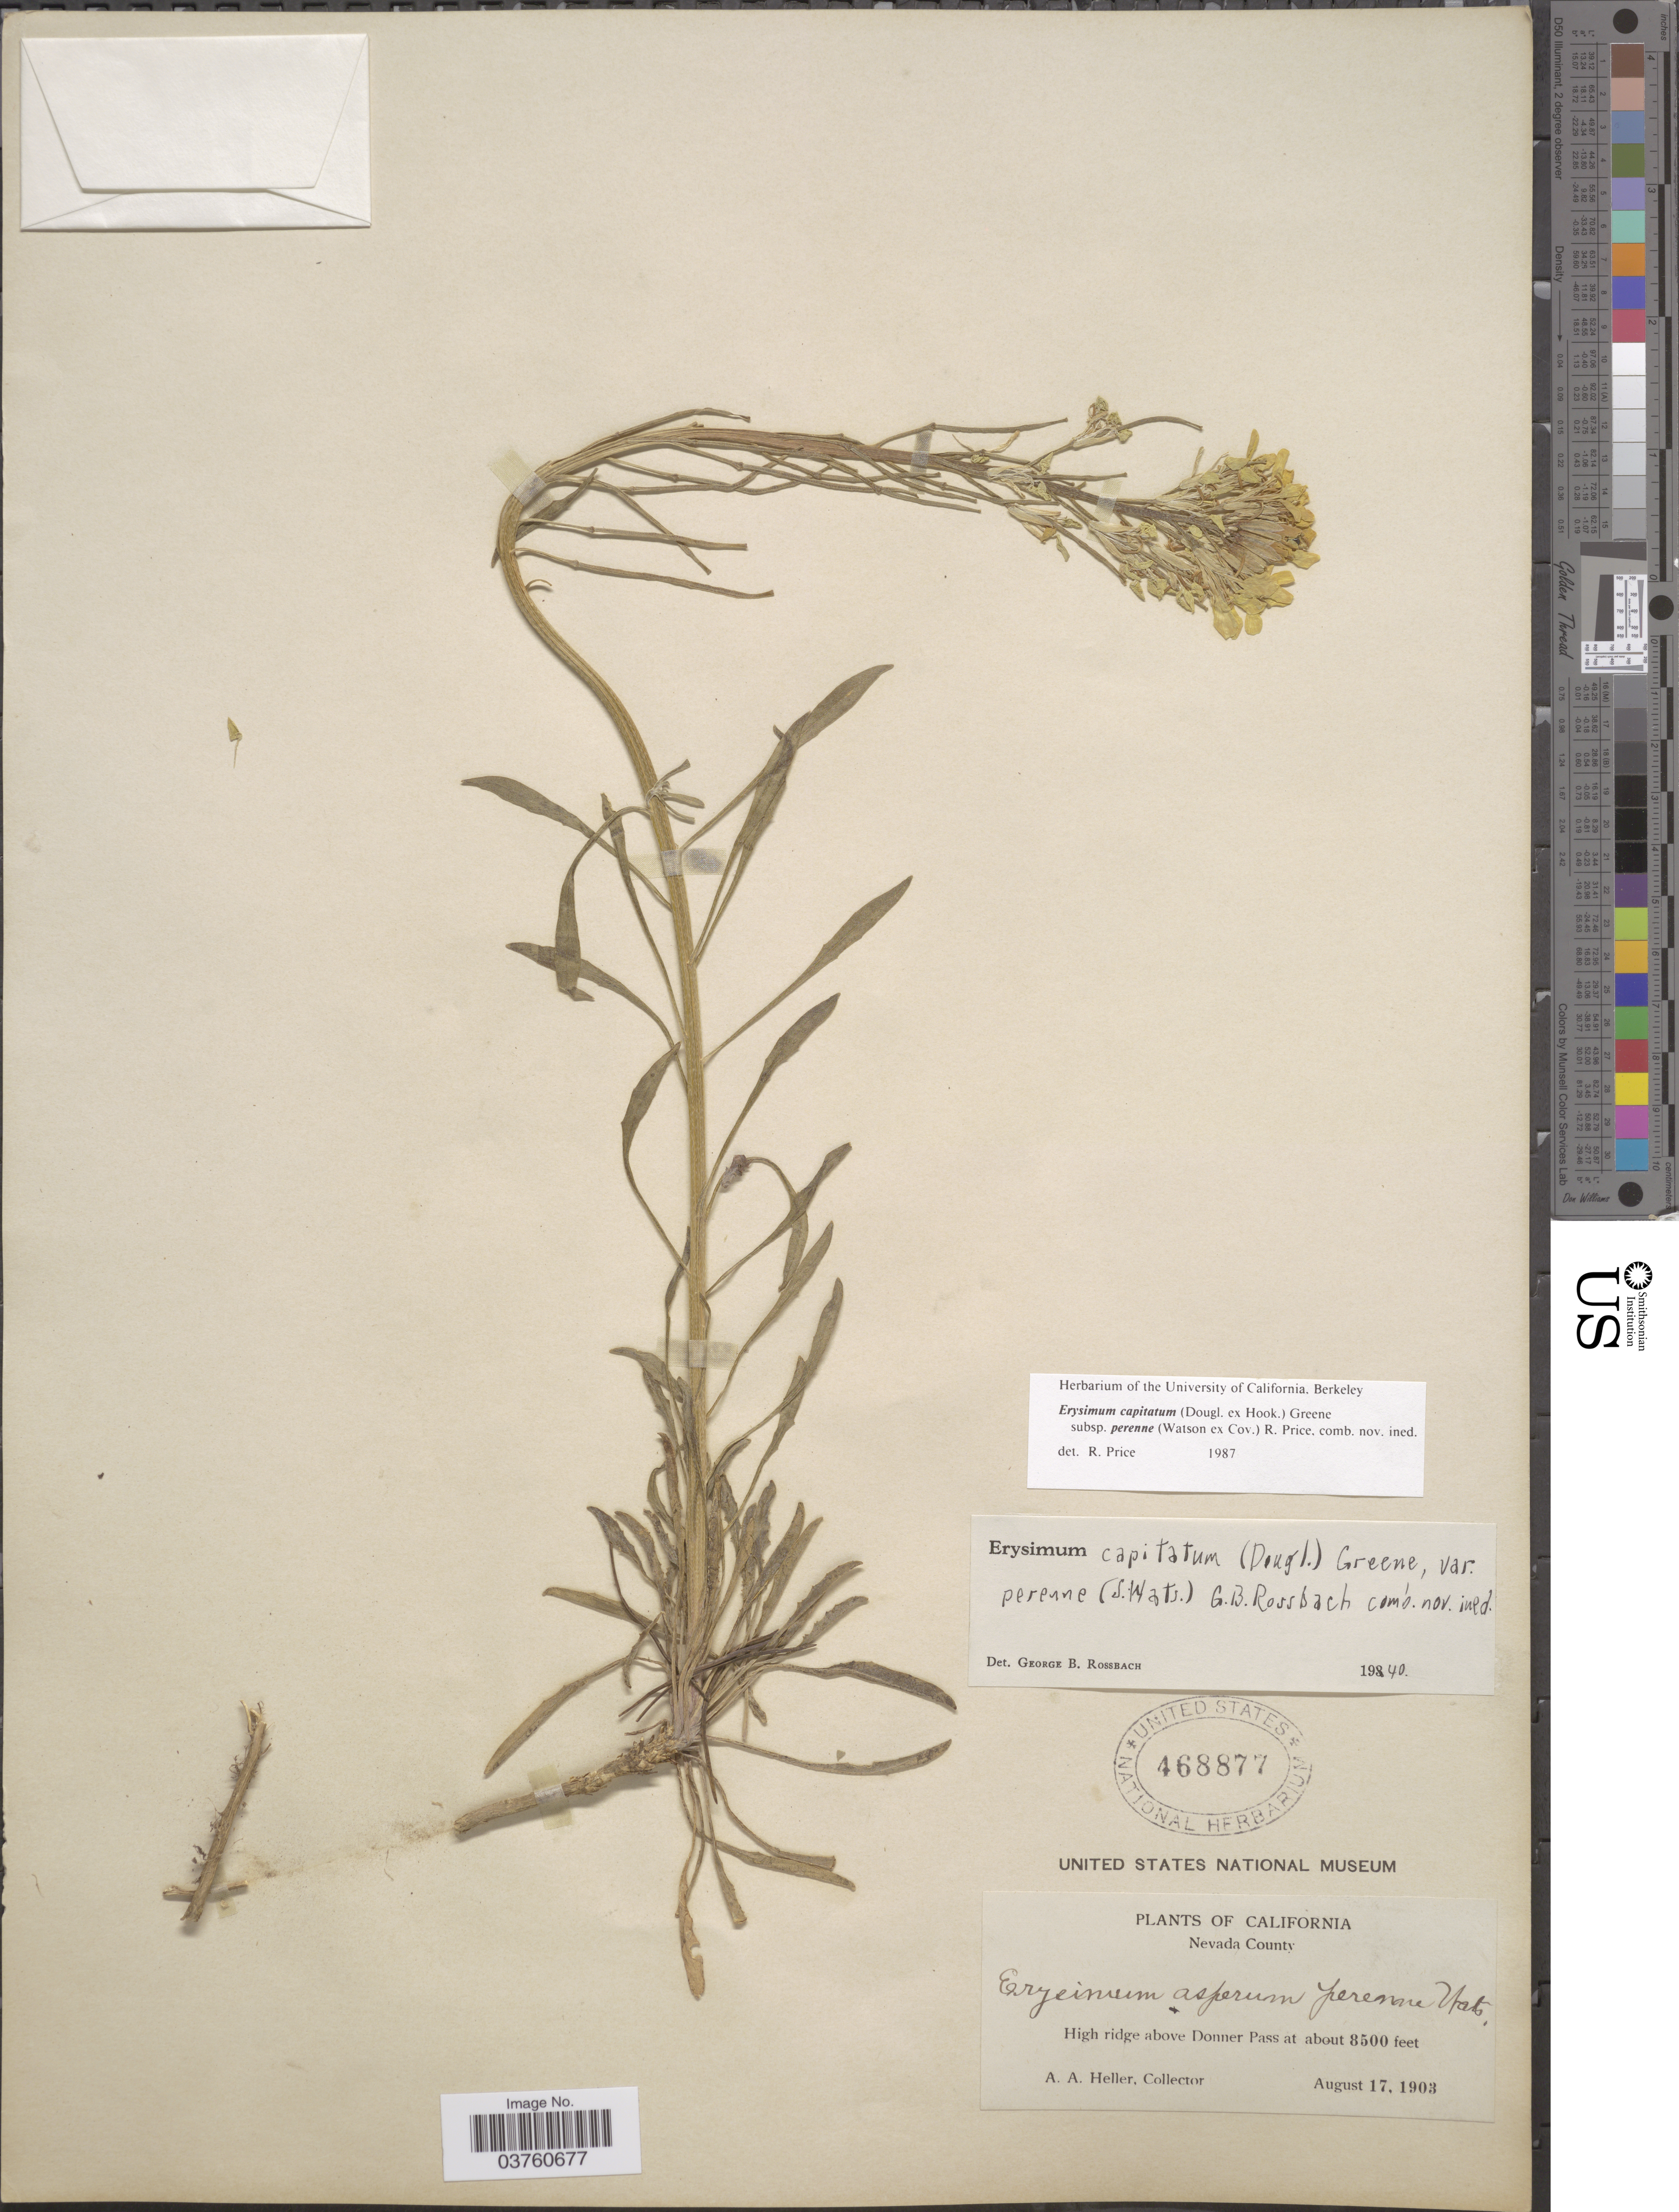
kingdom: Plantae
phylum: Tracheophyta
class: Magnoliopsida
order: Brassicales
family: Brassicaceae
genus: Erysimum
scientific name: Erysimum capitatum var. perenne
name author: (S. Watson ex Coville) R.J. Davis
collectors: A. A. Heller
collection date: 1903-08-17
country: United States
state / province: California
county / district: Nevada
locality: Nevada County. High ridge above Donner Pass.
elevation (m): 2591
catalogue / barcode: US 468877